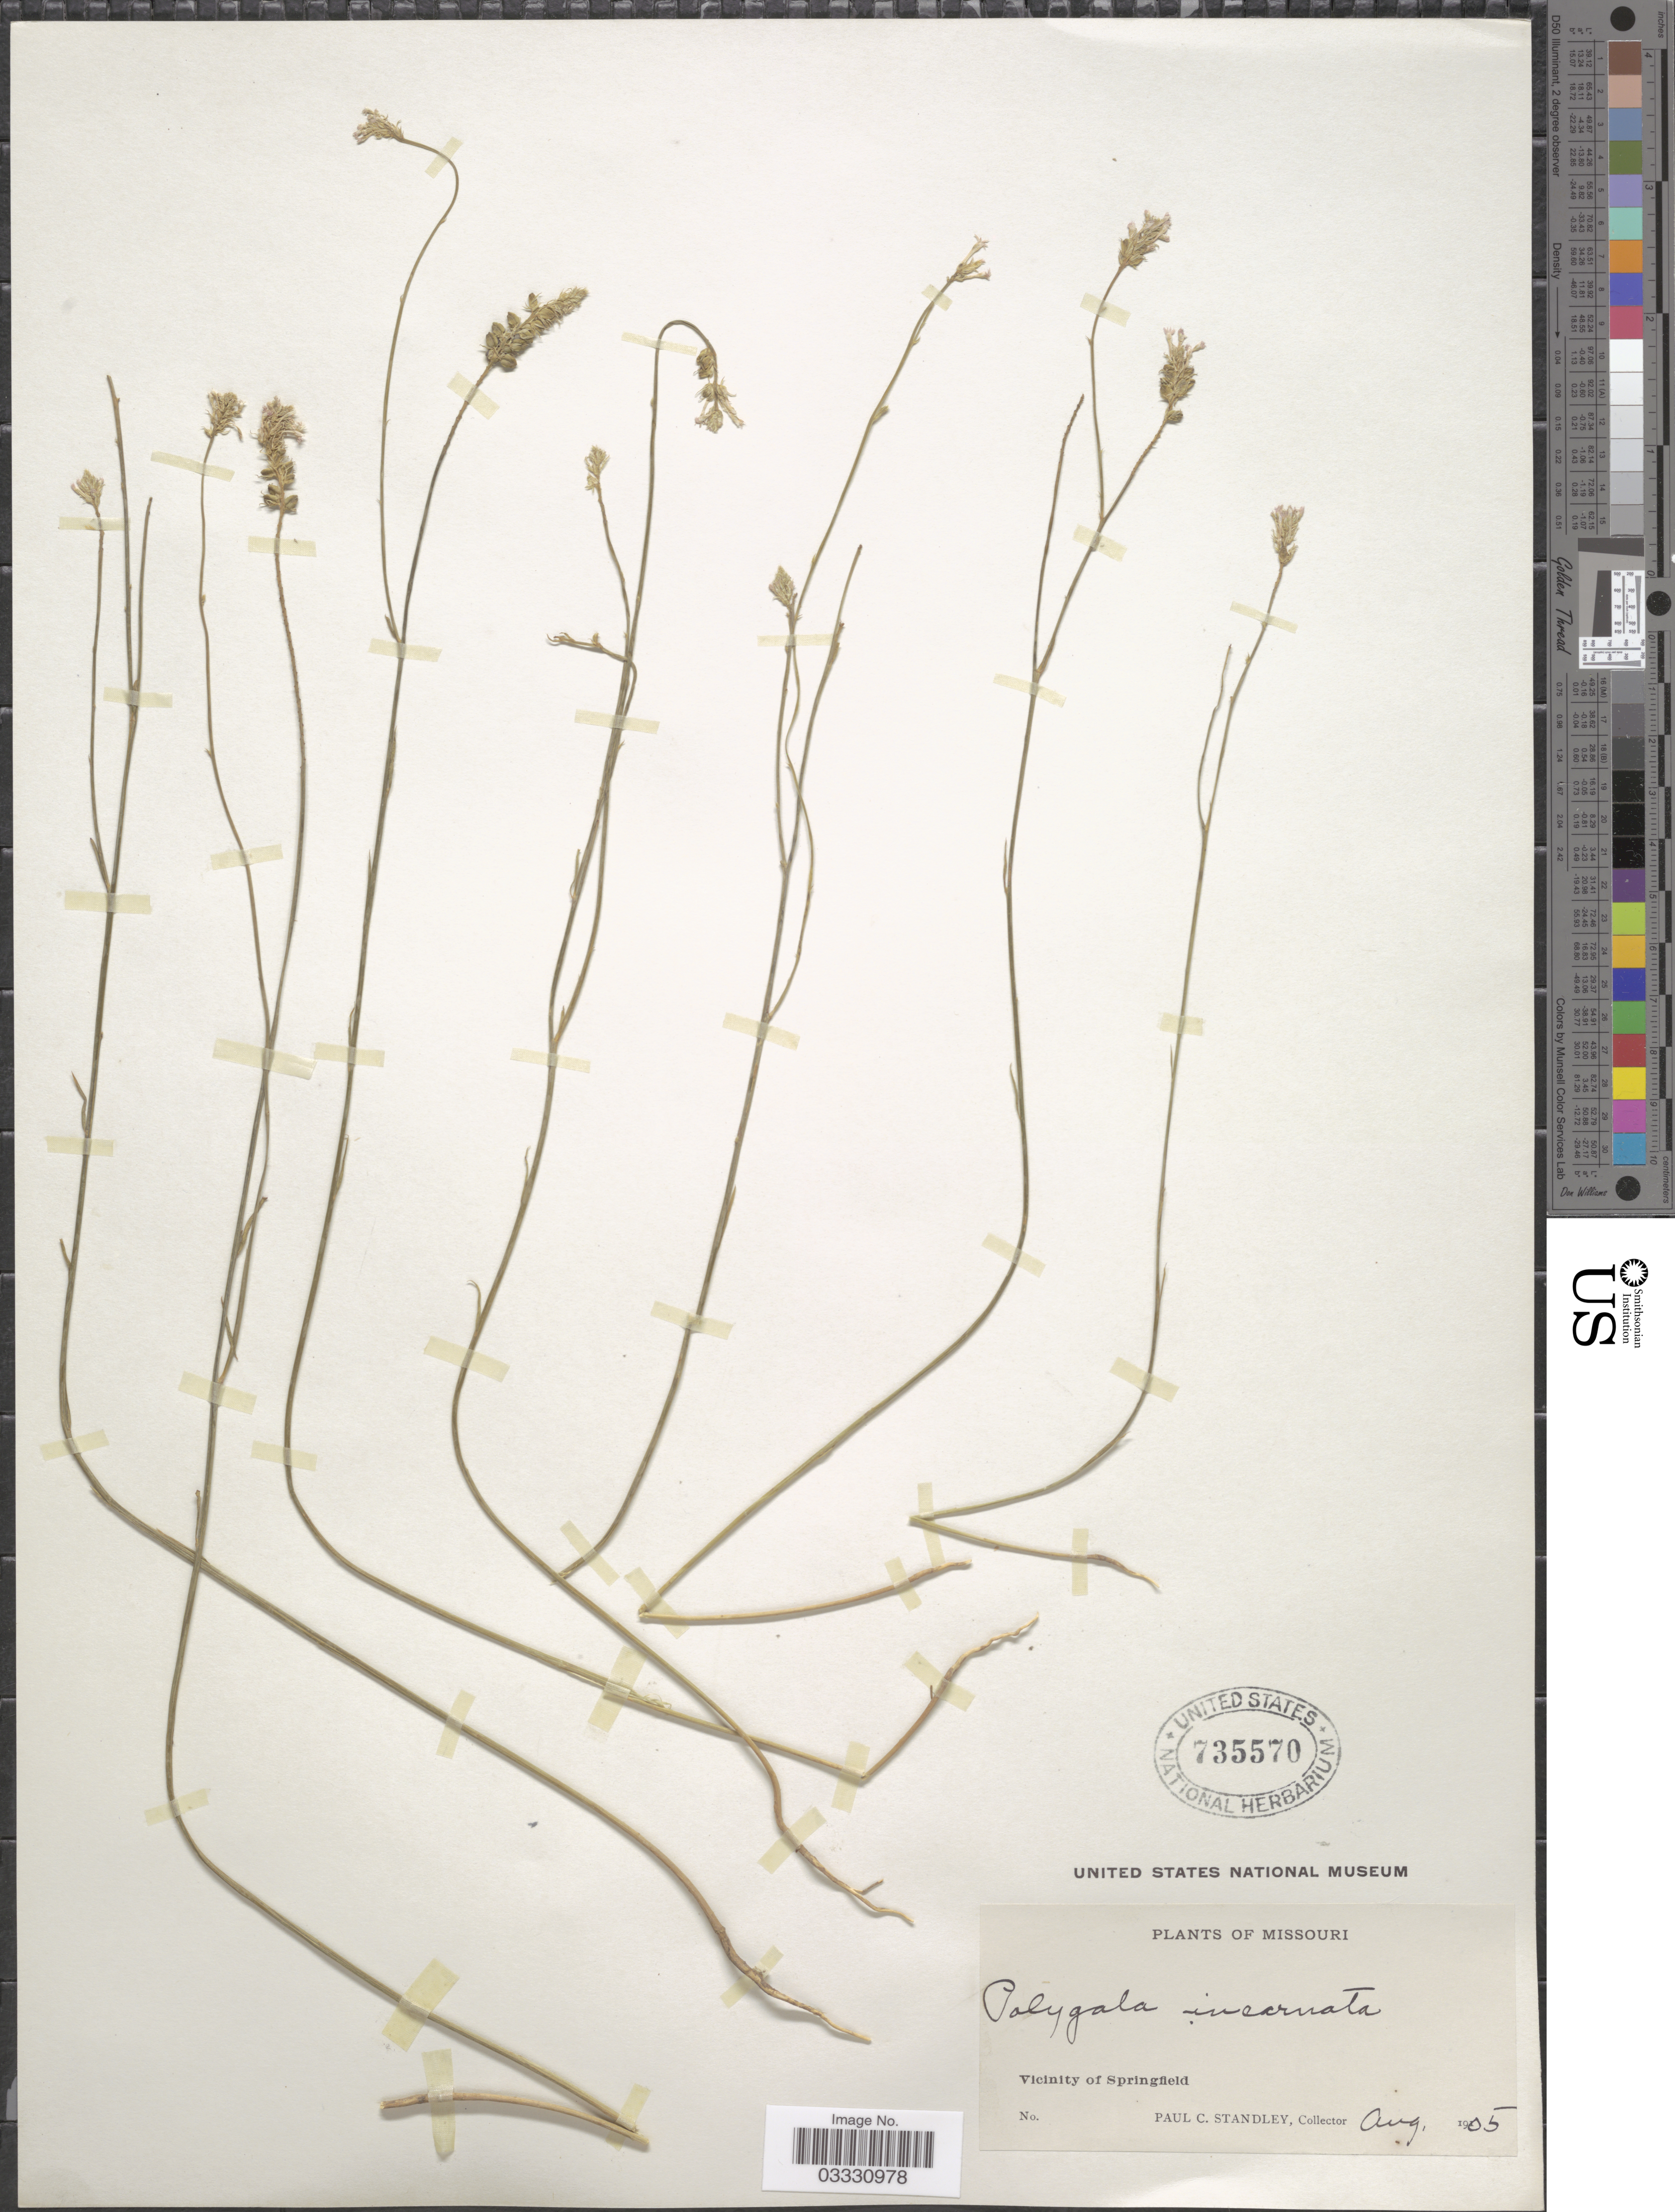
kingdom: Plantae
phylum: Tracheophyta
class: Magnoliopsida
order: Fabales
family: Polygalaceae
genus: Polygala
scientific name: Polygala incarnata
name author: L.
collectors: P. C. Standley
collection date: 1905-08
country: United States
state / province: Missouri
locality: Vicinity of Springfield.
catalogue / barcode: US 735570